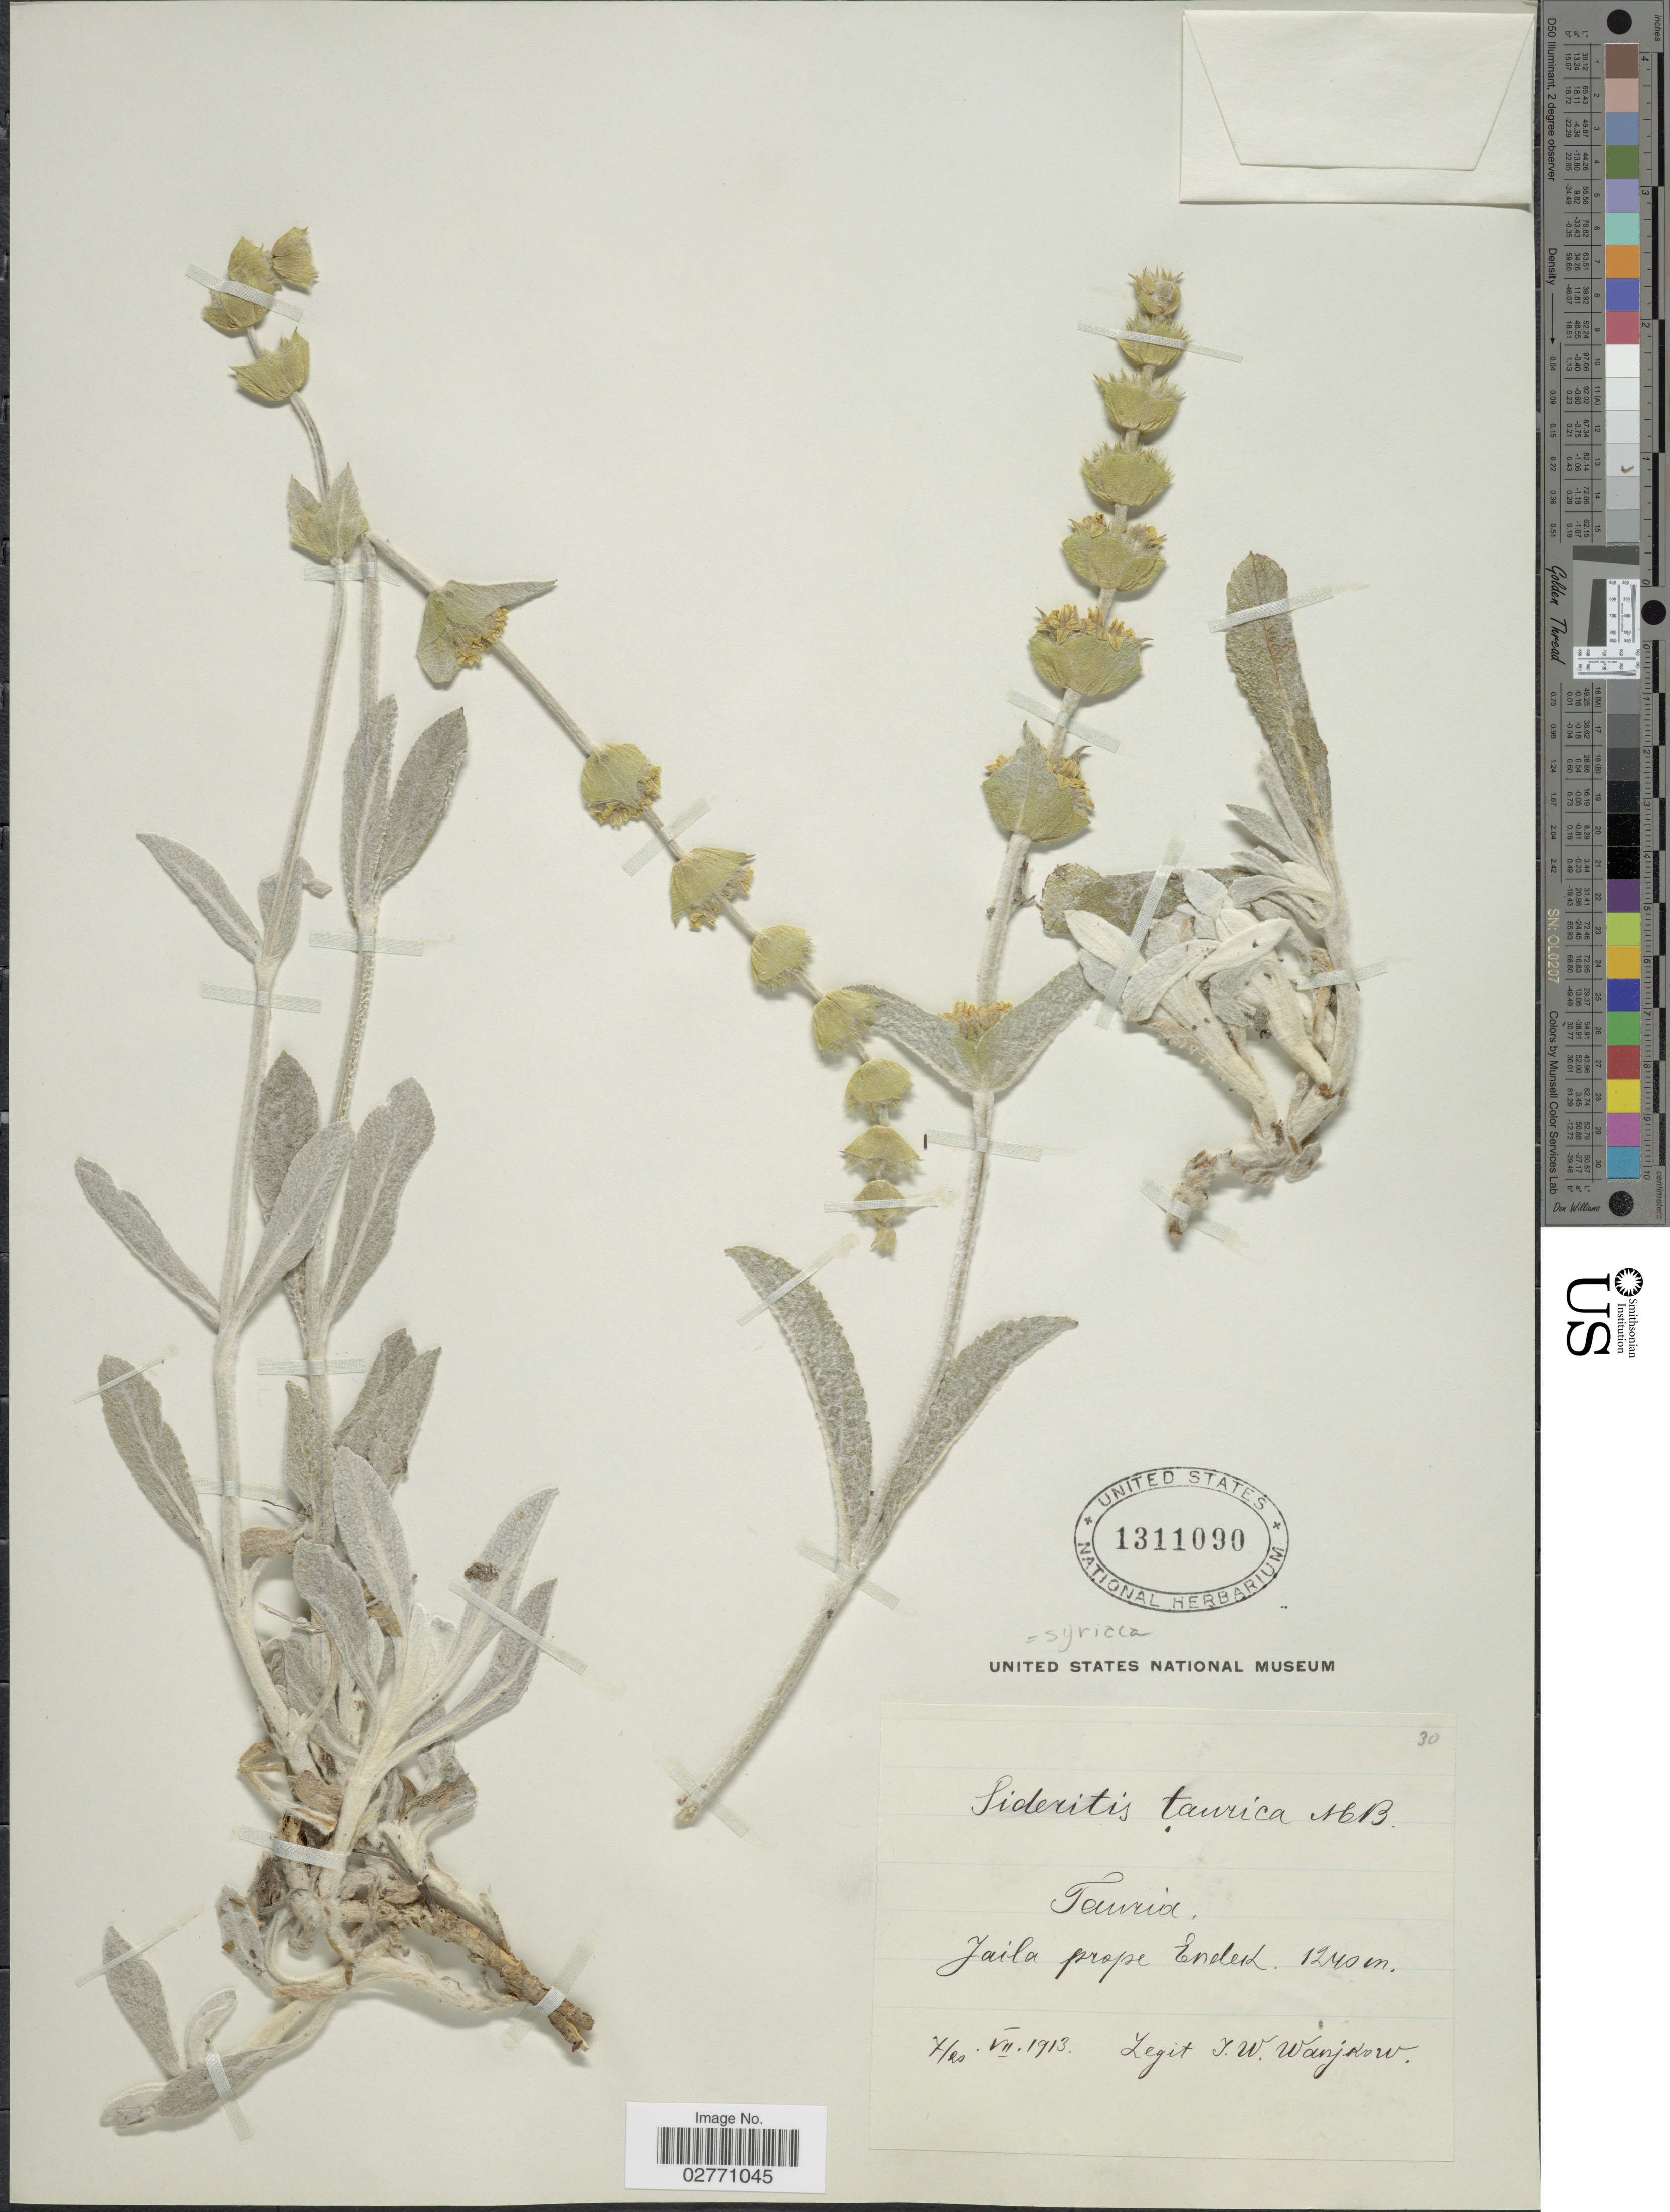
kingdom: Plantae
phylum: Tracheophyta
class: Magnoliopsida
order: Lamiales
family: Lamiaceae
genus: Sideritis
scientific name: Sideritis syriaca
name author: L.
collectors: T. Wanjkow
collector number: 30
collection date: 1913-07-07/1913-07-20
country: Ukraine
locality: Tauria. Jaila prope Endersd. [interpreted]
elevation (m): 1240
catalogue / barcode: US 1311090